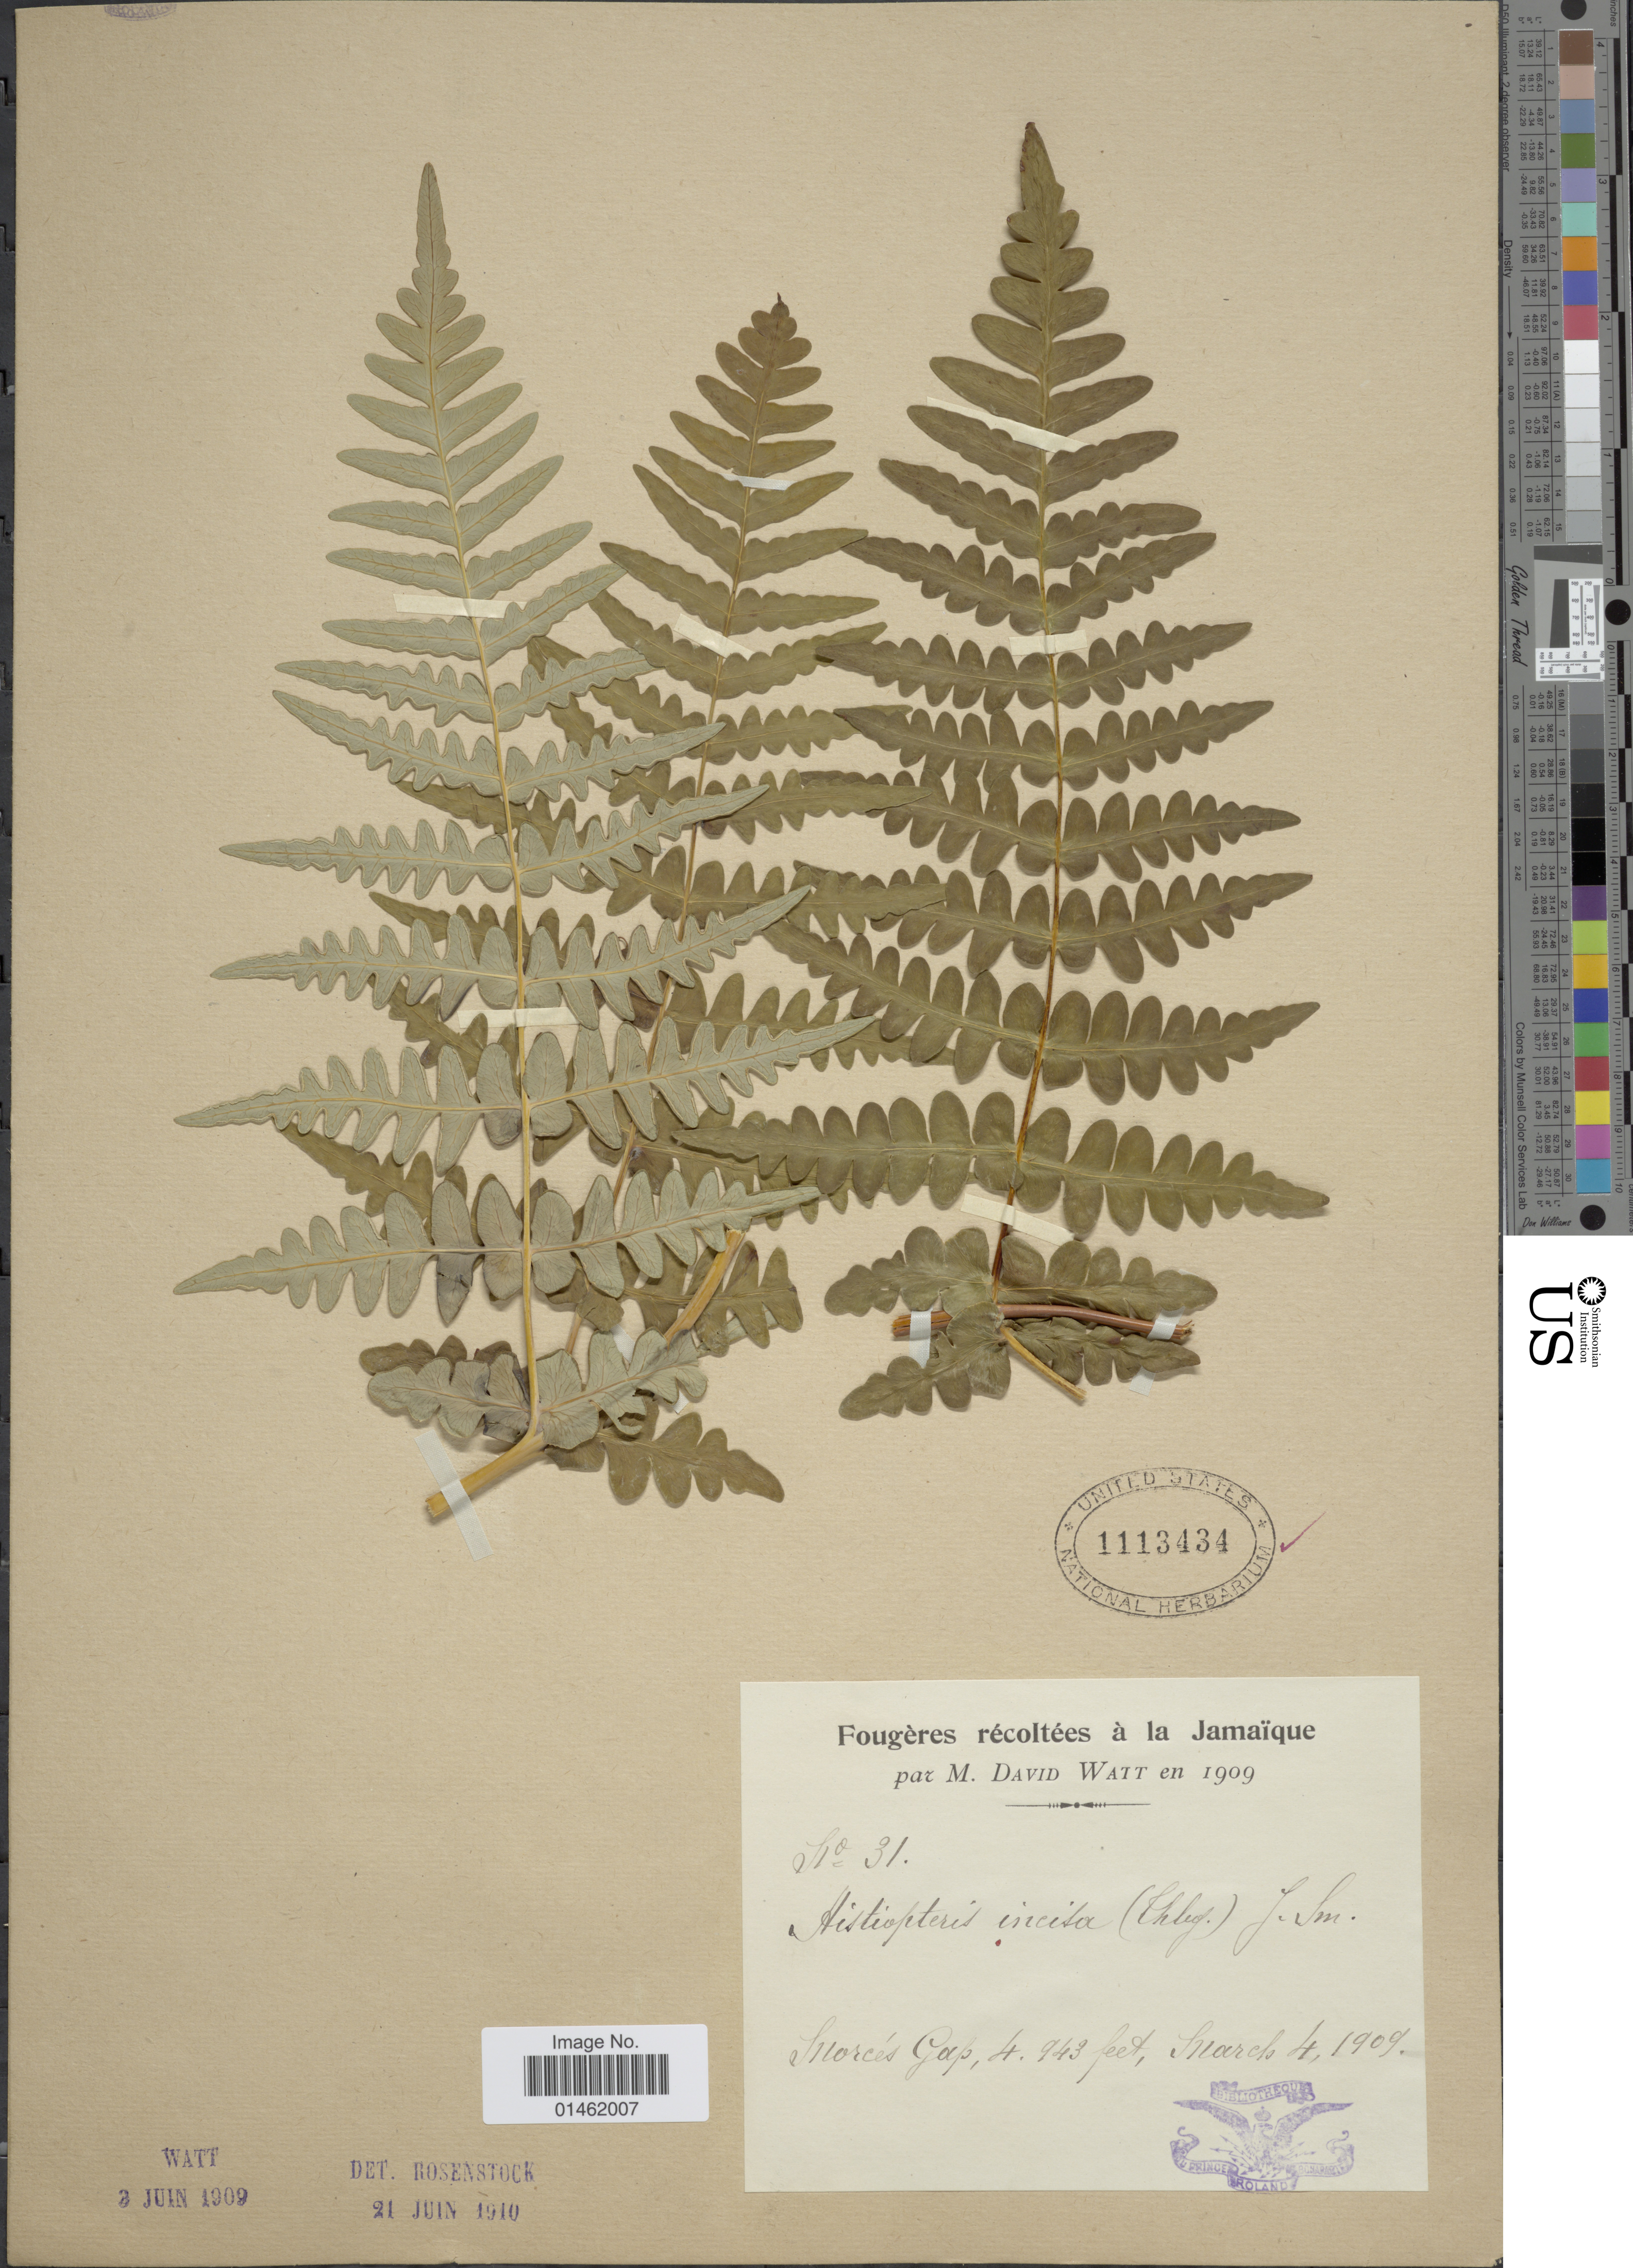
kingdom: Plantae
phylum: Tracheophyta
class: Polypodiopsida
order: Polypodiales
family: Dennstaedtiaceae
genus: Histiopteris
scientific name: Histiopteris incisa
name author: (Thunb.) J. Sm.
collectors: M. Watt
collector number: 31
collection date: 1909-03-04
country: Jamaica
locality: Jamaique, Morcés Gap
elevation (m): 1507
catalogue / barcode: US 1113434